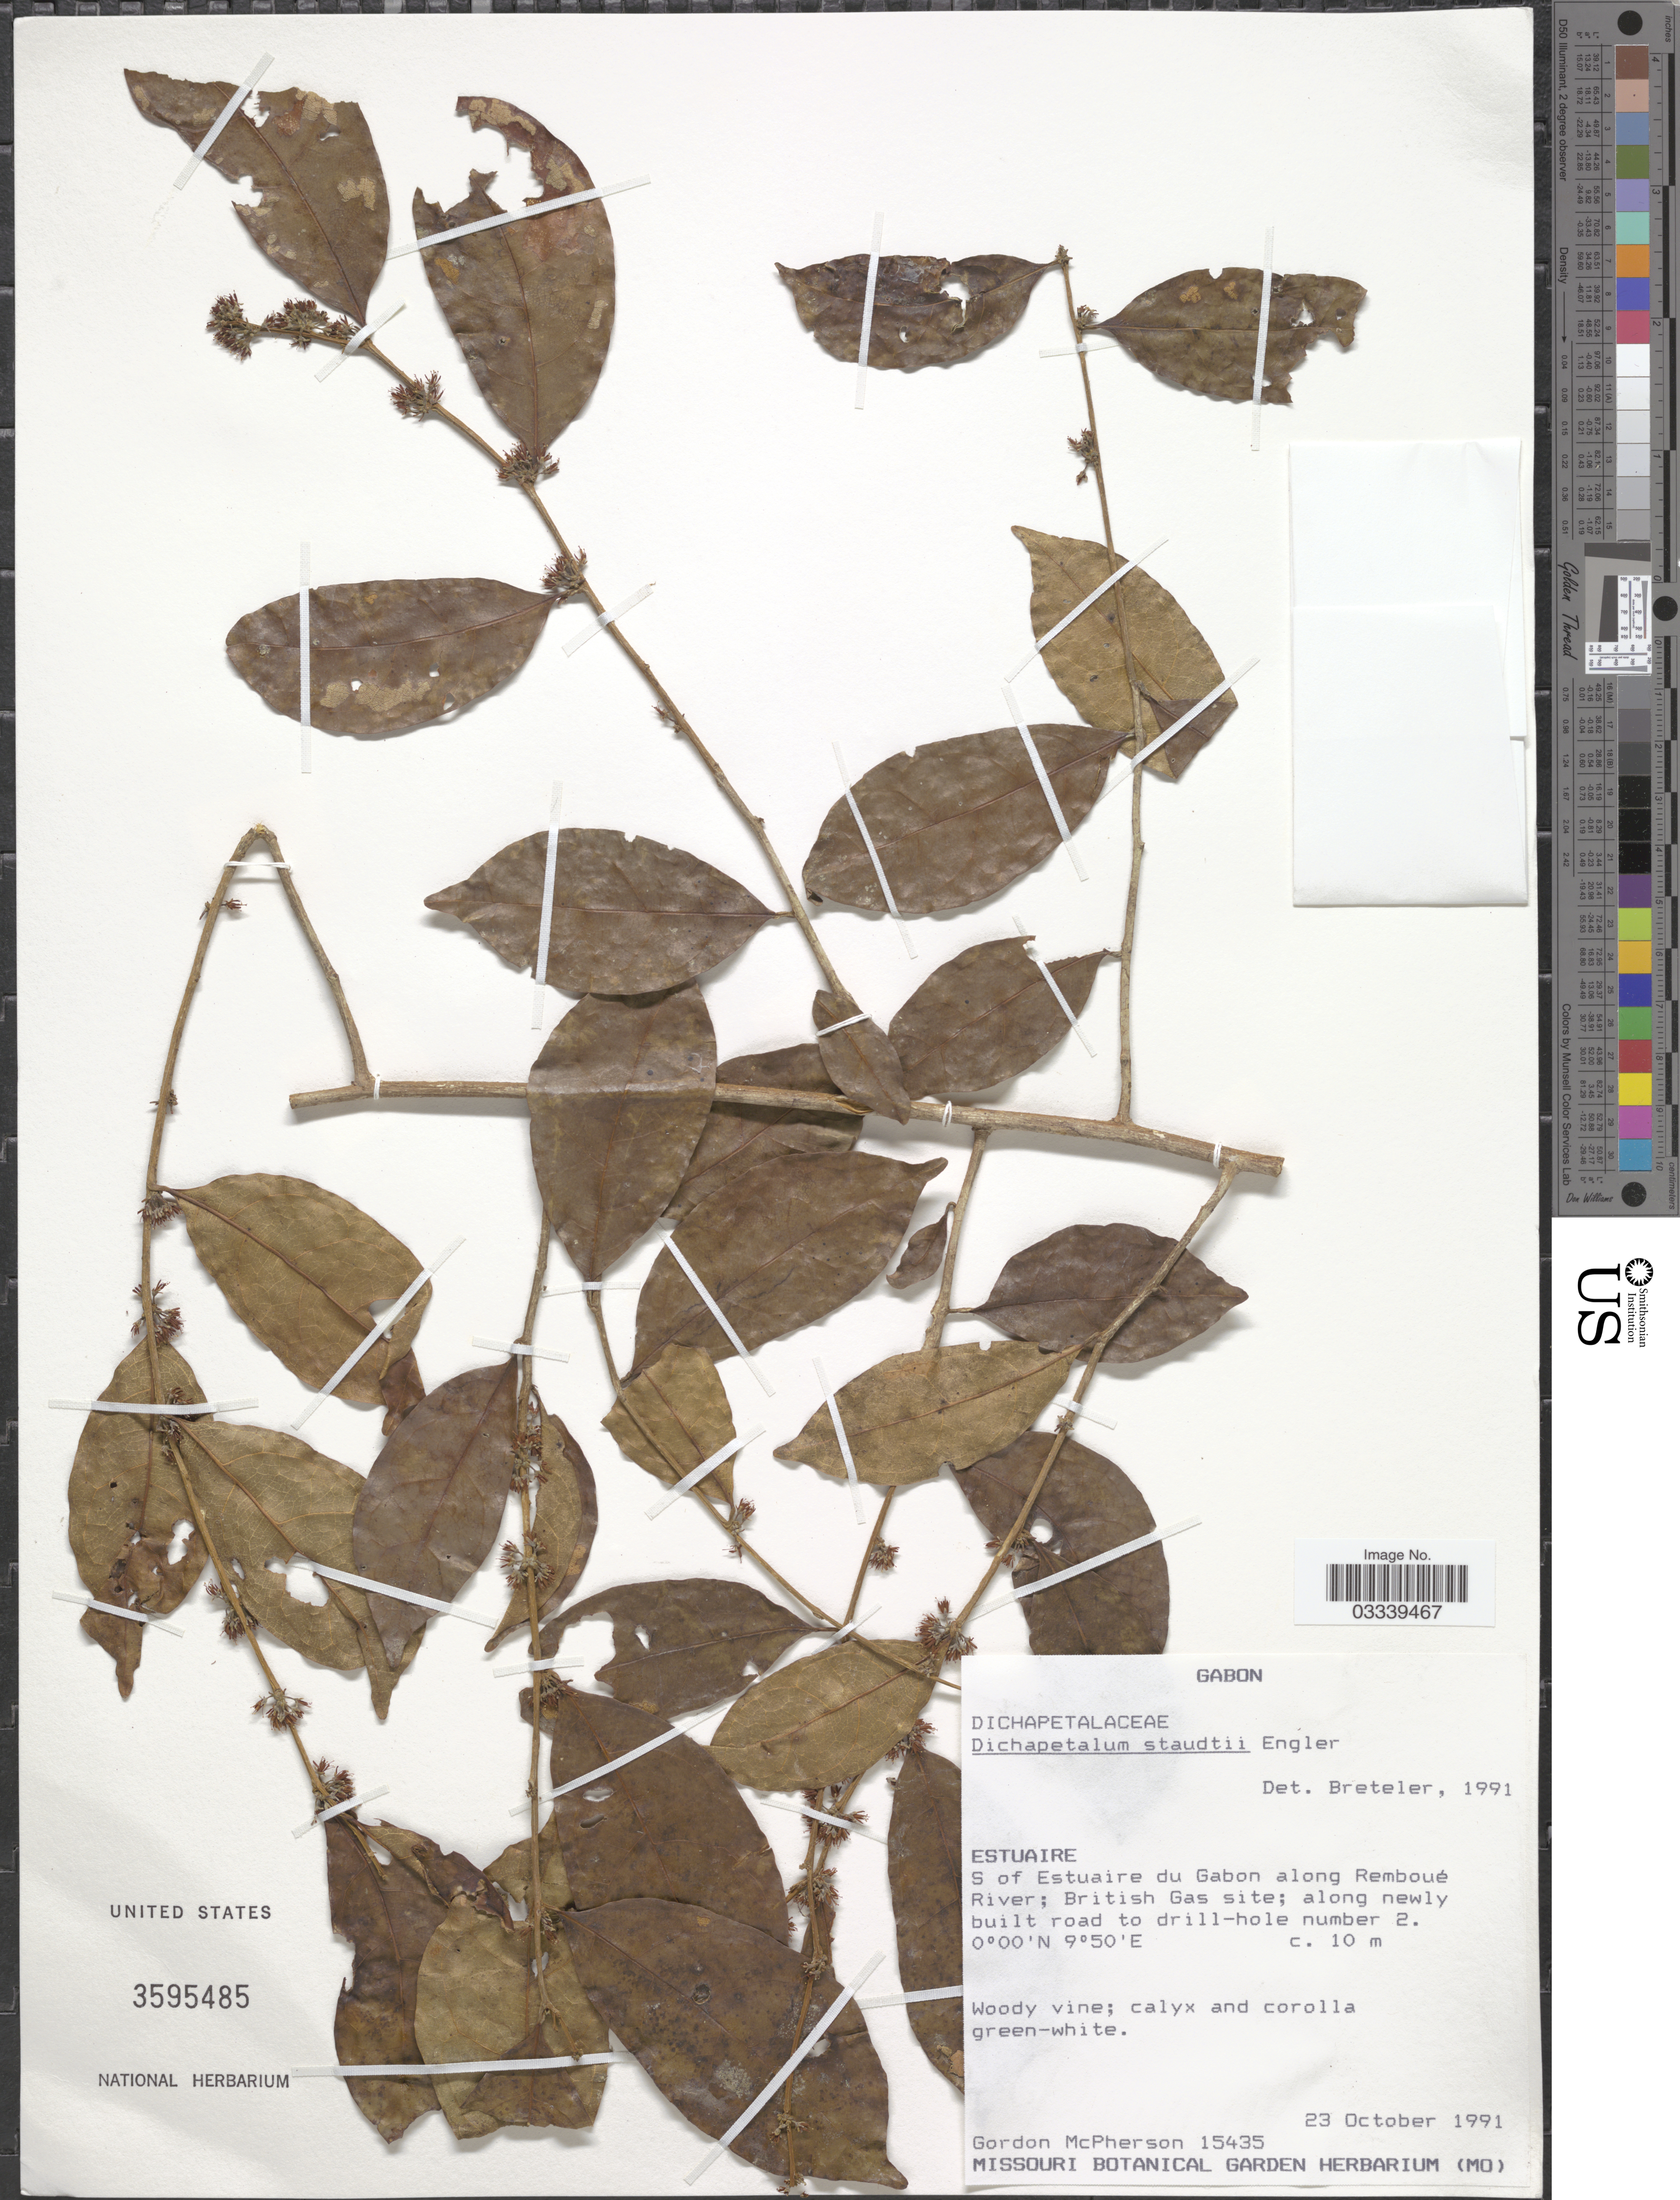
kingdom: Plantae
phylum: Tracheophyta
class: Magnoliopsida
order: Malpighiales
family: Dichapetalaceae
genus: Dichapetalum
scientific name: Dichapetalum staudtii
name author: Engl.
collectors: G. D. McPherson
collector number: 15435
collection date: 1991-10-23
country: Gabon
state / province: Estuaire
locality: S of Estuaire du Gabon along Remboué River; British Gas site; along newly built road to drill-hole number 2.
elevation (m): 10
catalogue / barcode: US 3595485